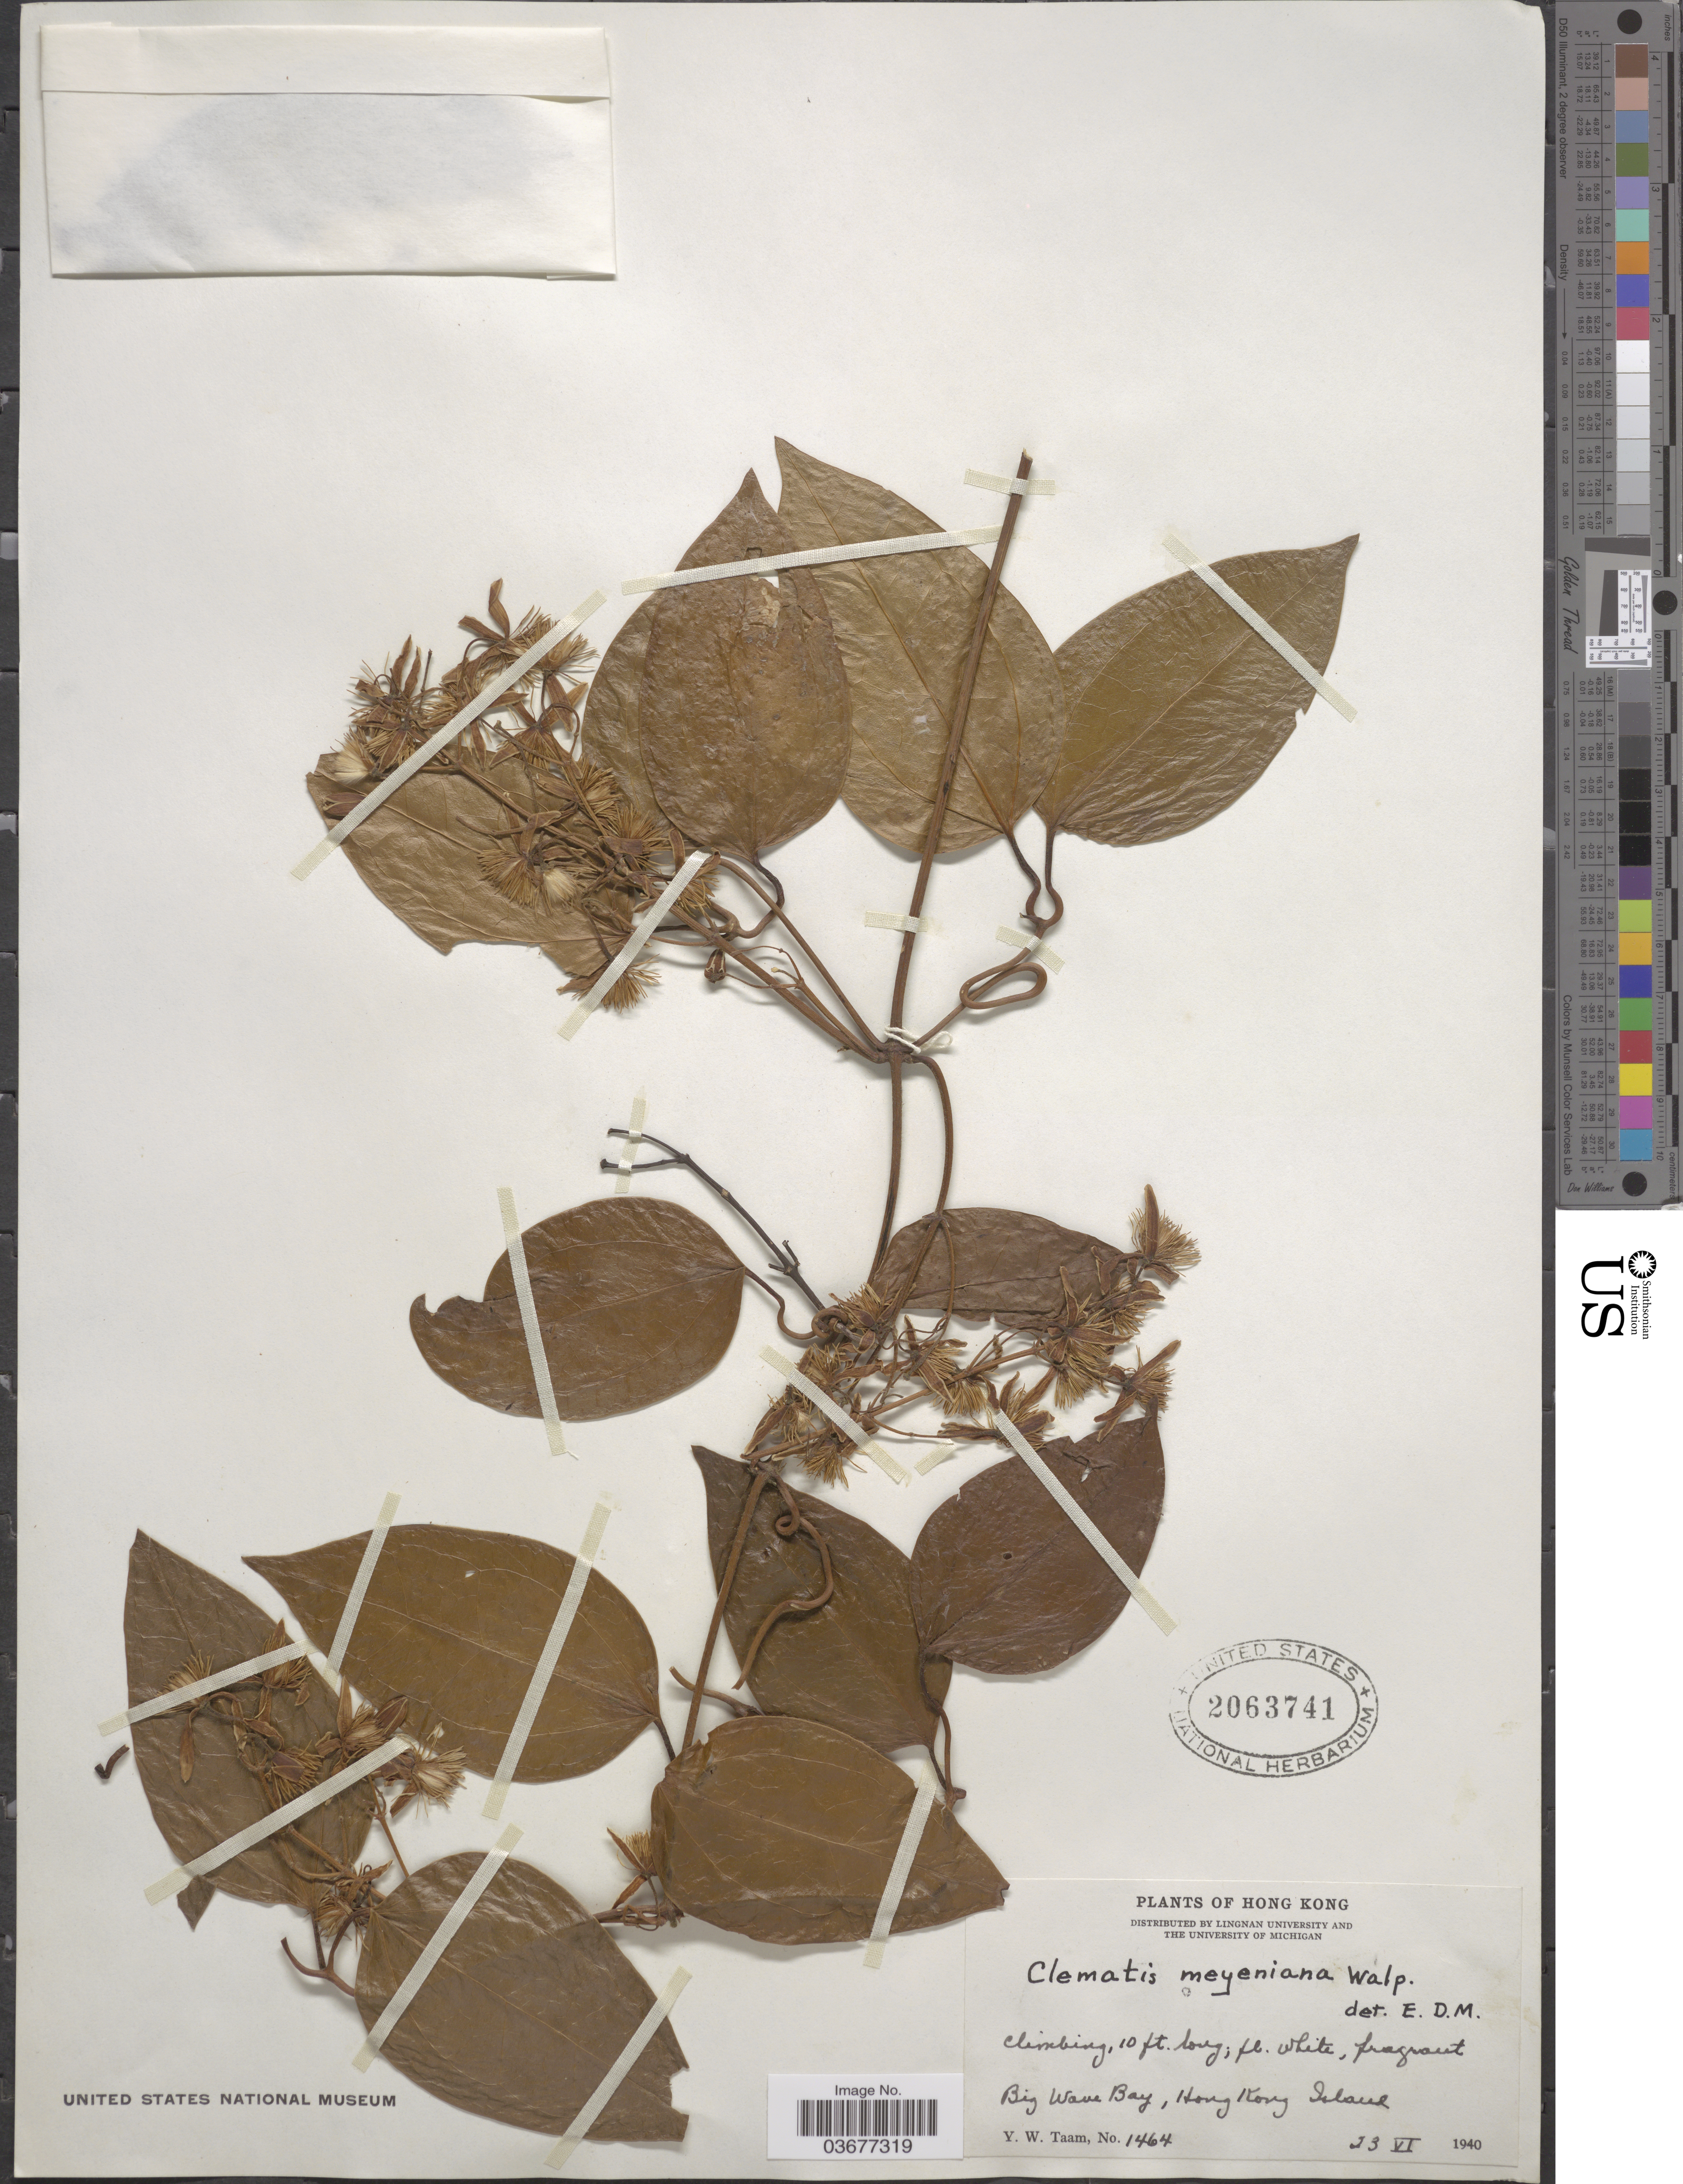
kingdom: Plantae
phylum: Tracheophyta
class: Magnoliopsida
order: Ranunculales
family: Ranunculaceae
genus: Clematis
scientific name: Clematis meyeniana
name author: Walp.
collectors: Y. W. Taam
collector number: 1464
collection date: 1940-06-23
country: China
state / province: Hong Kong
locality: Big Wave Bay, Hong Kong Island.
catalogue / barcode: US 2063741